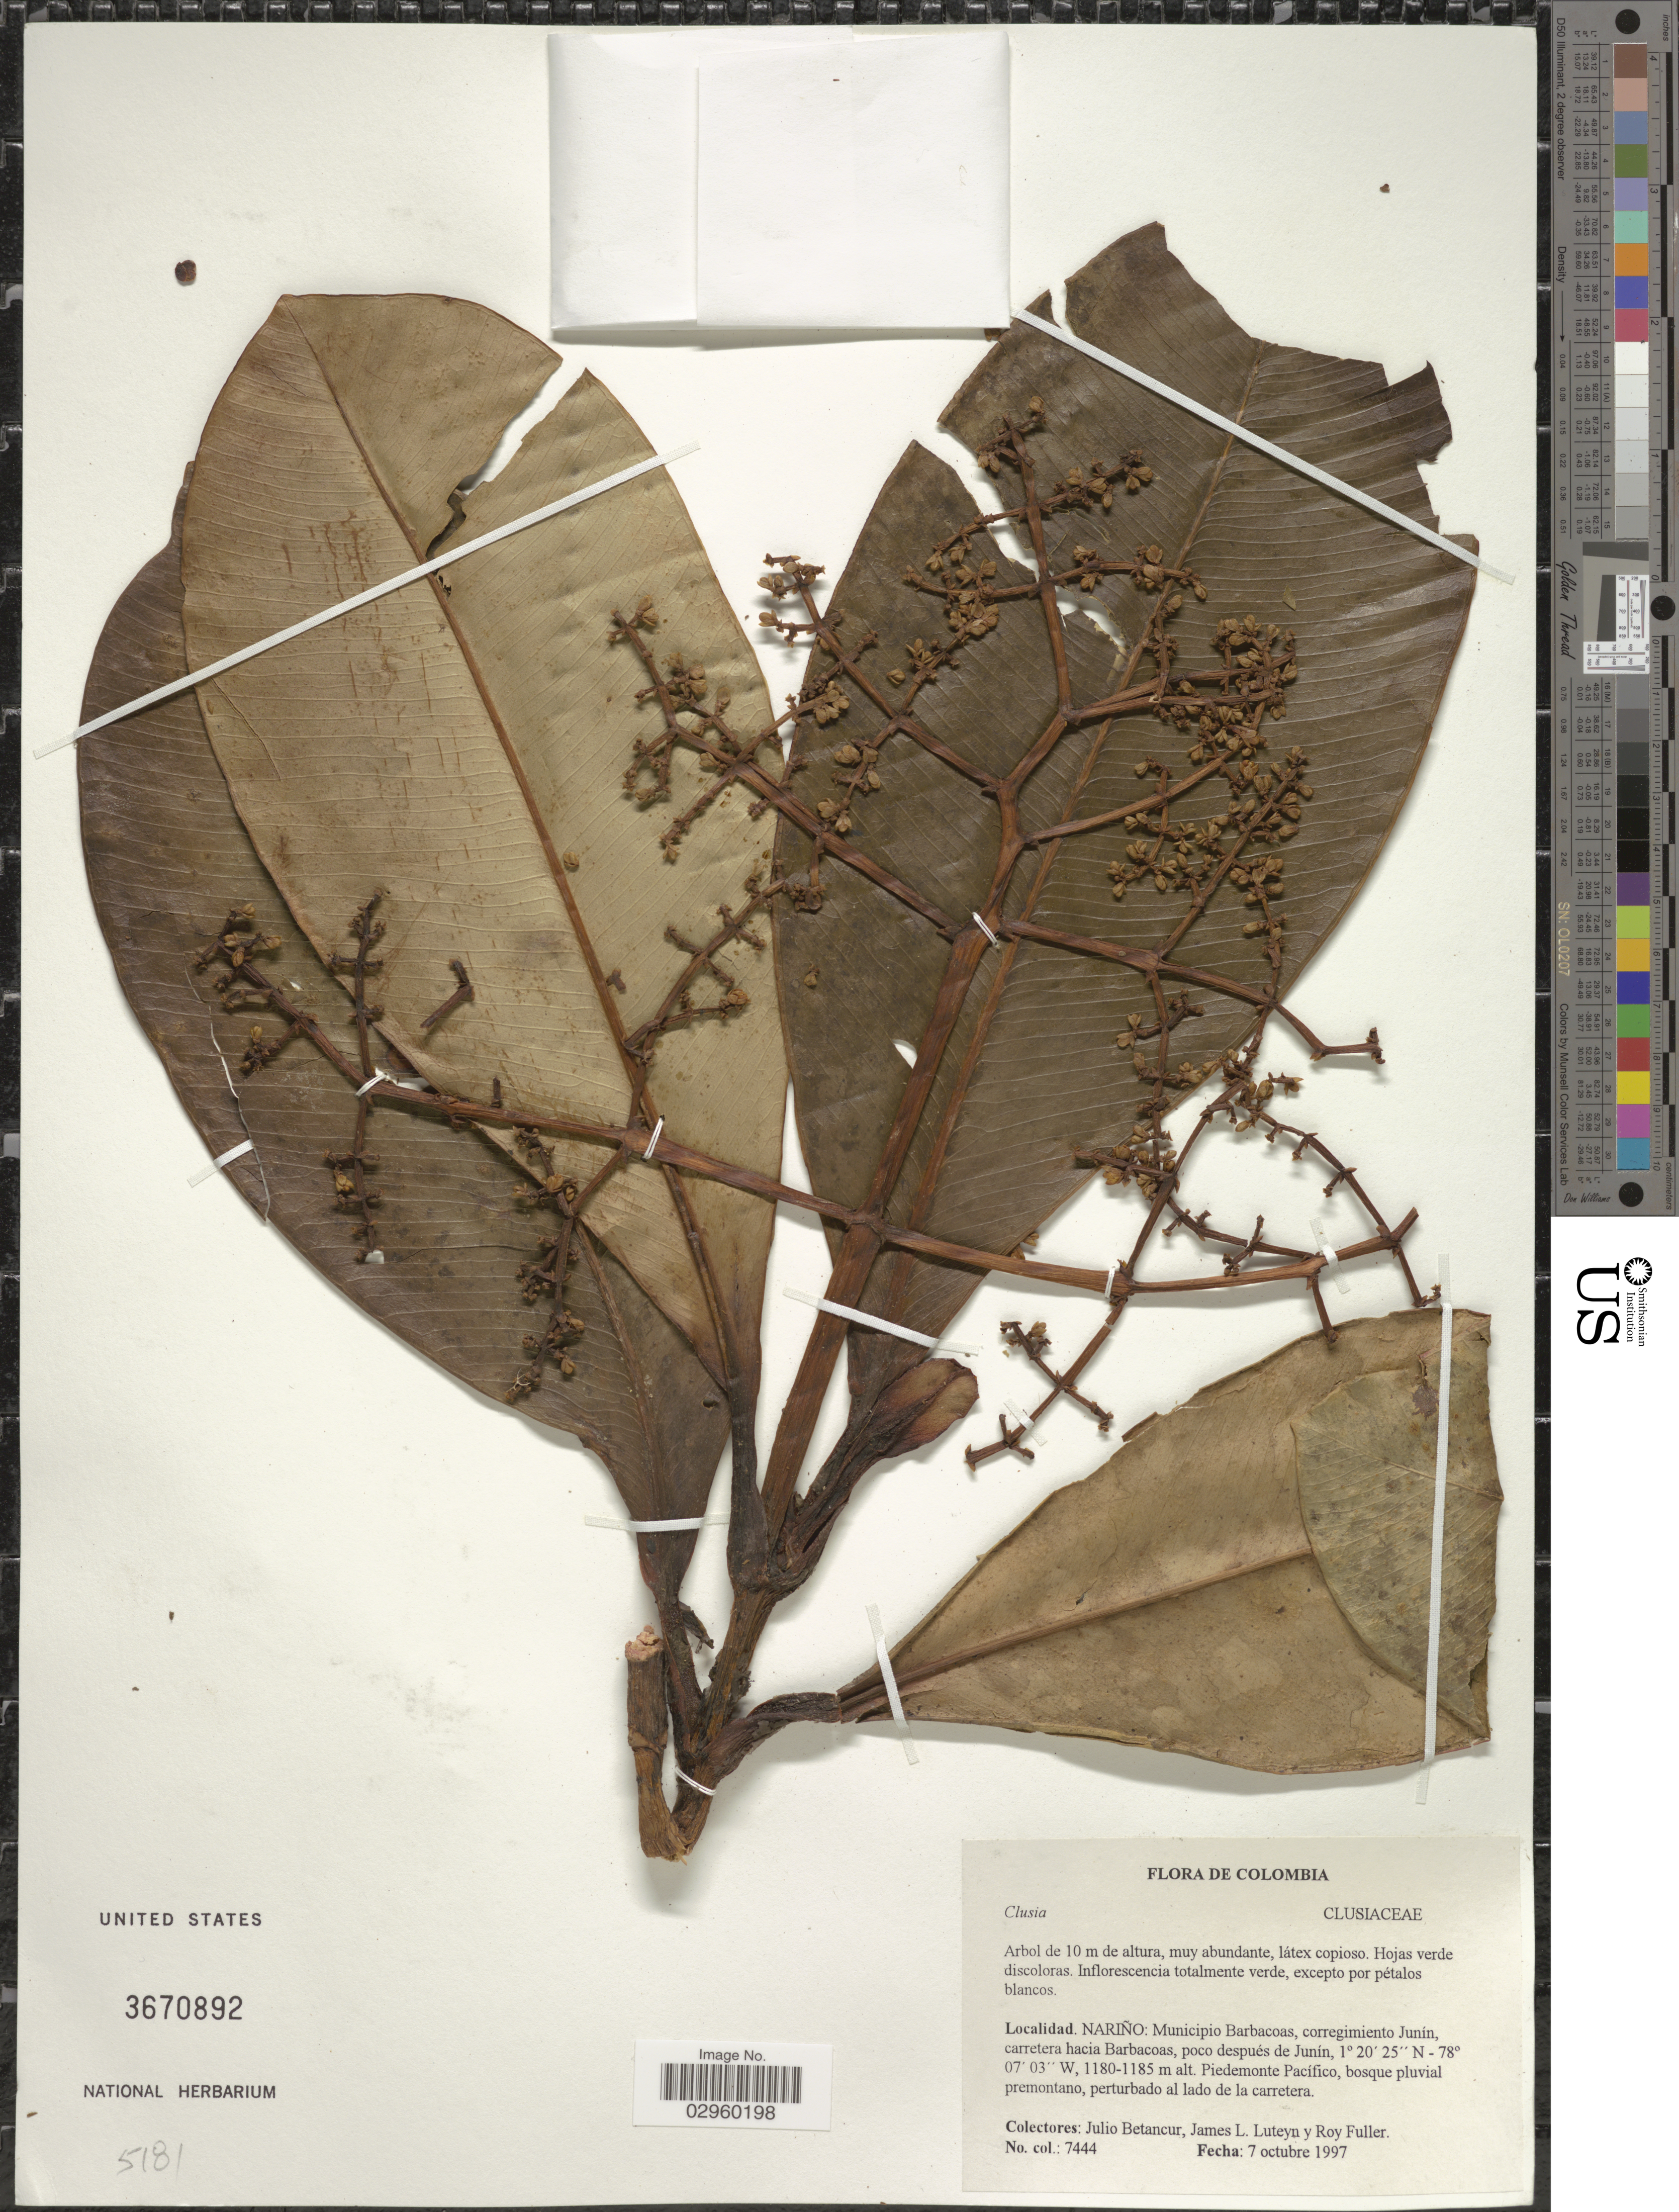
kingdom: Plantae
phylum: Tracheophyta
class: Magnoliopsida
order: Malpighiales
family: Clusiaceae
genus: Clusia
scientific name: Clusia sp.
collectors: J. Betancur, J. Luteyn & R. Fuller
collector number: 7444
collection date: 1997-10-07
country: Colombia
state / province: Nariño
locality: Municipio Barbacoas, corregimiento Junín, carretera hacia Barbacoas, poco después de Junín.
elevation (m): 1180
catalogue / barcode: US 3670892